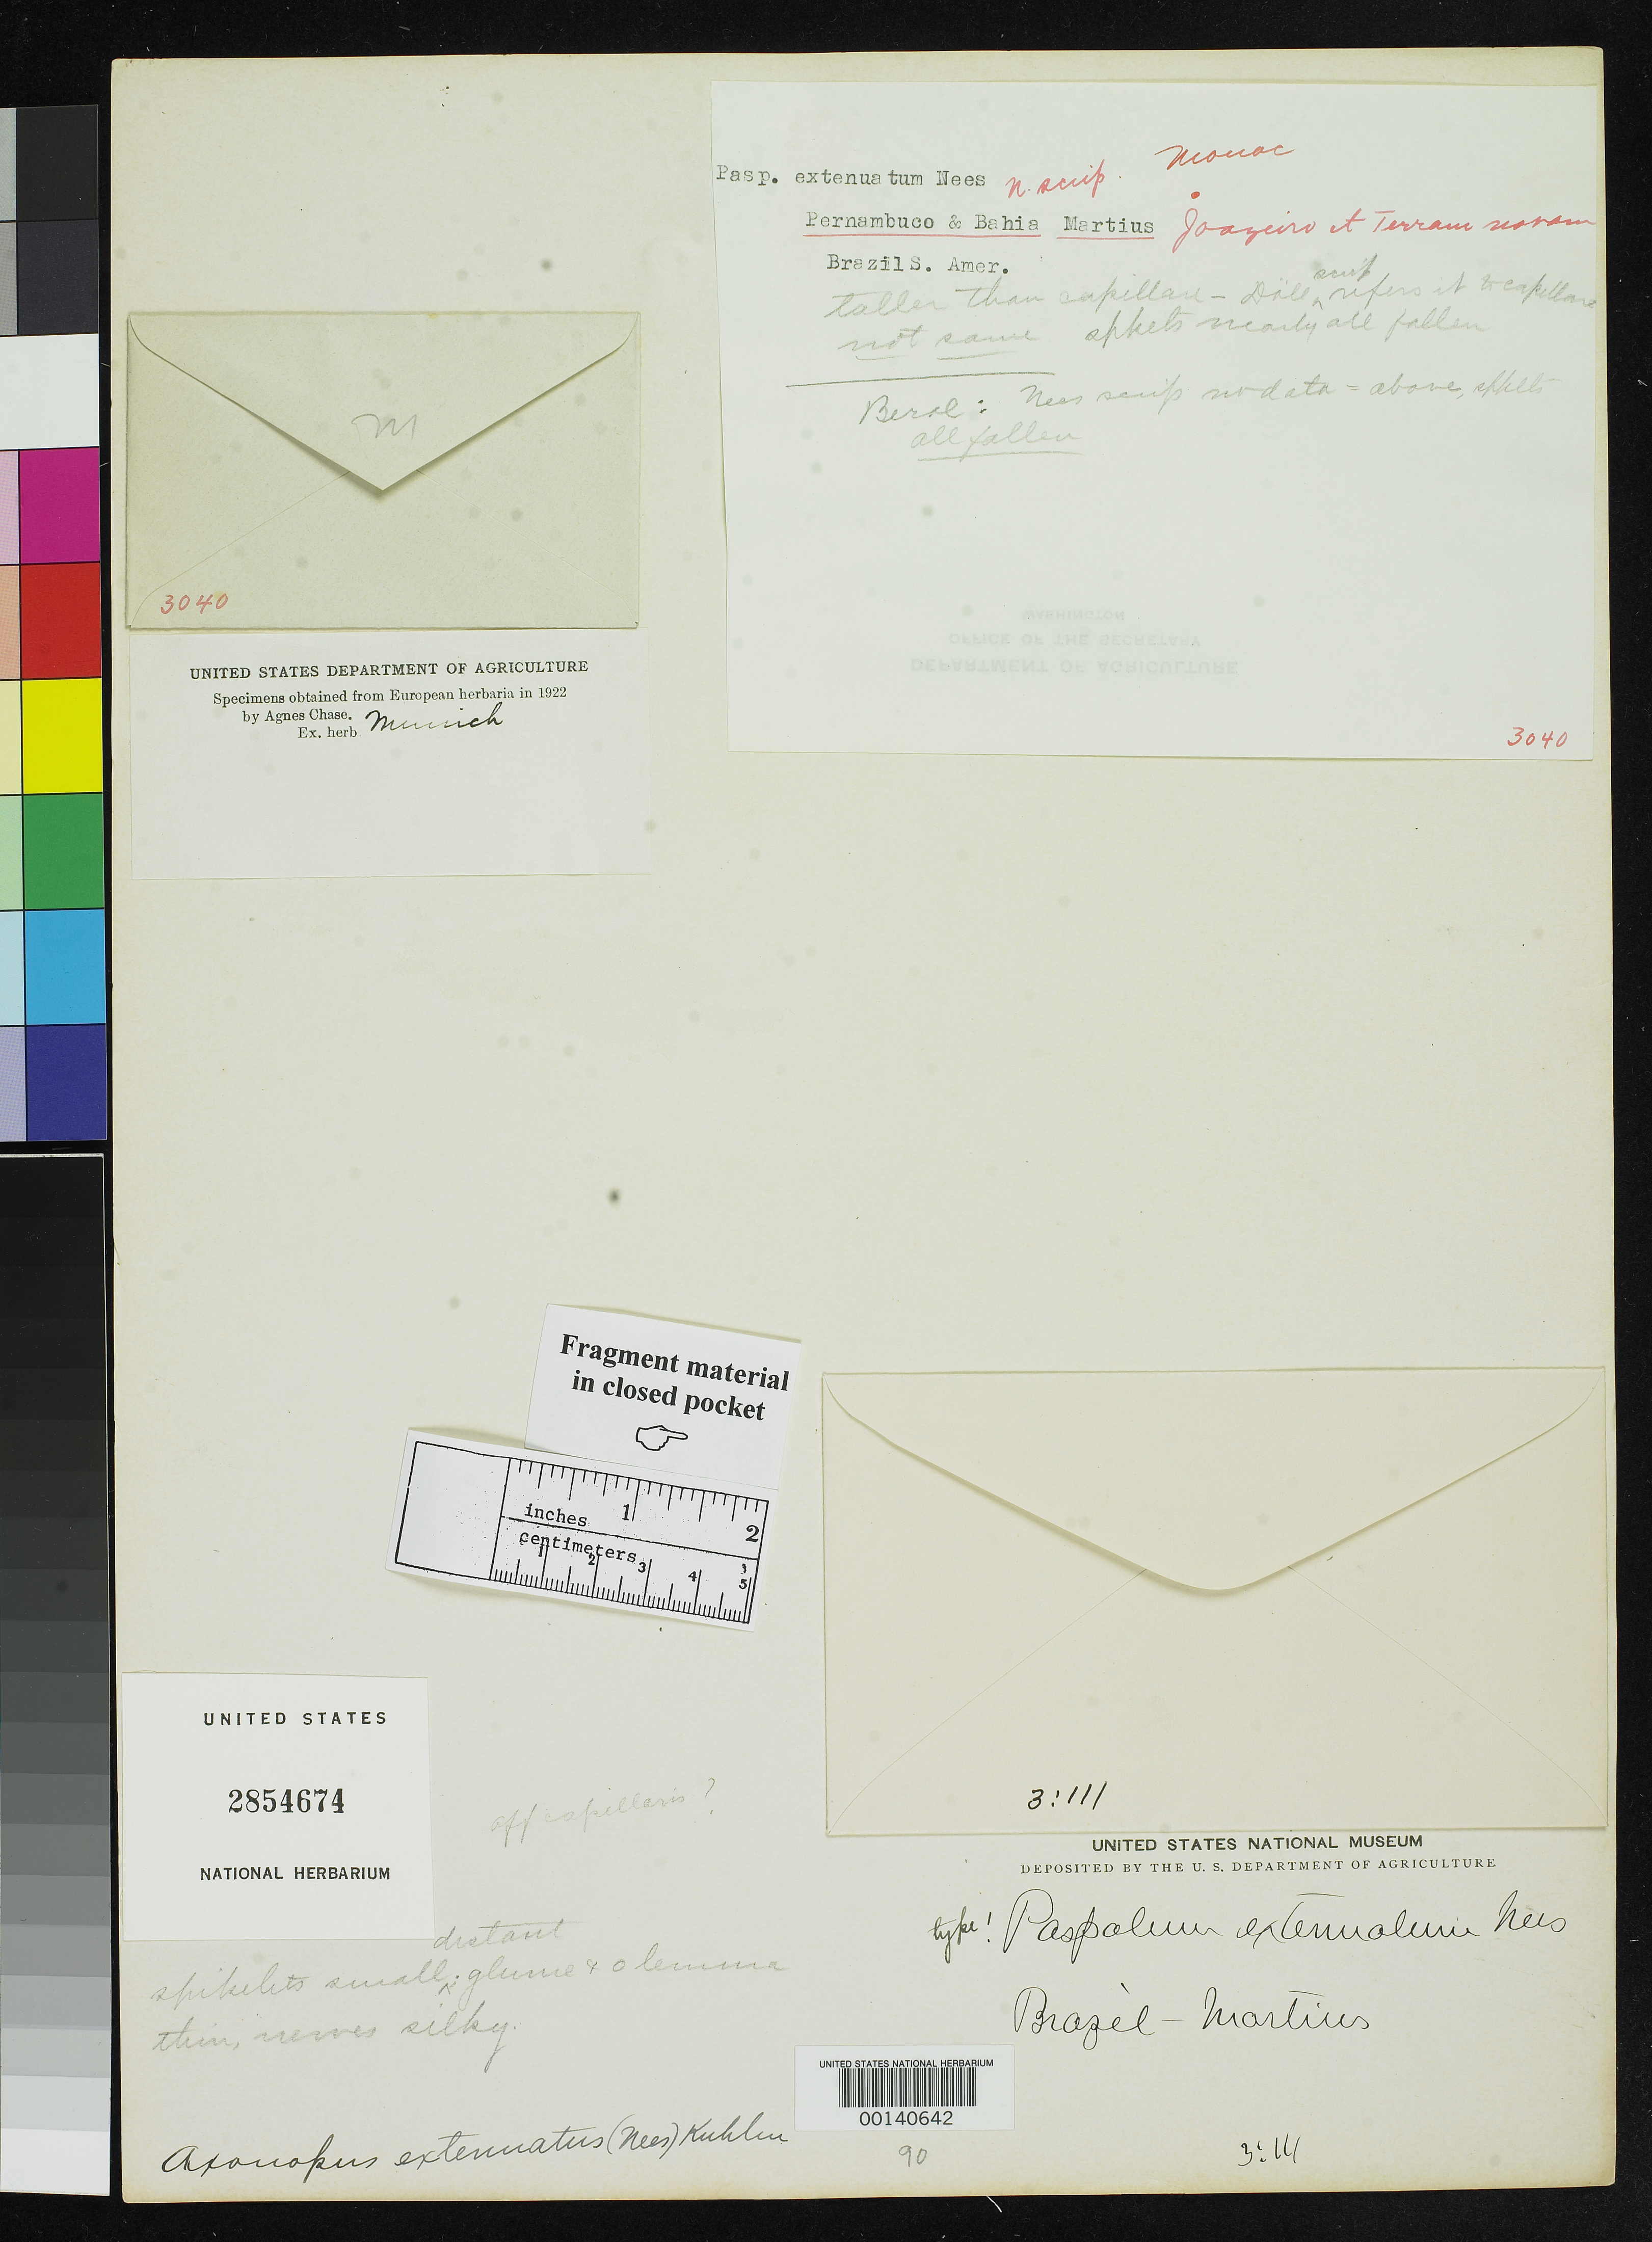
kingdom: Plantae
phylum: Tracheophyta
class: Liliopsida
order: Poales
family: Poaceae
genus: Paspalum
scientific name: Paspalum extenuatum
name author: Nees in Mart.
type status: Type Fragment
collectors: C. F. Martius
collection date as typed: Mar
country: Brazil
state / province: Bahia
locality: Near Joazeiro and Terram Novam.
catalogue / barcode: US 2854674